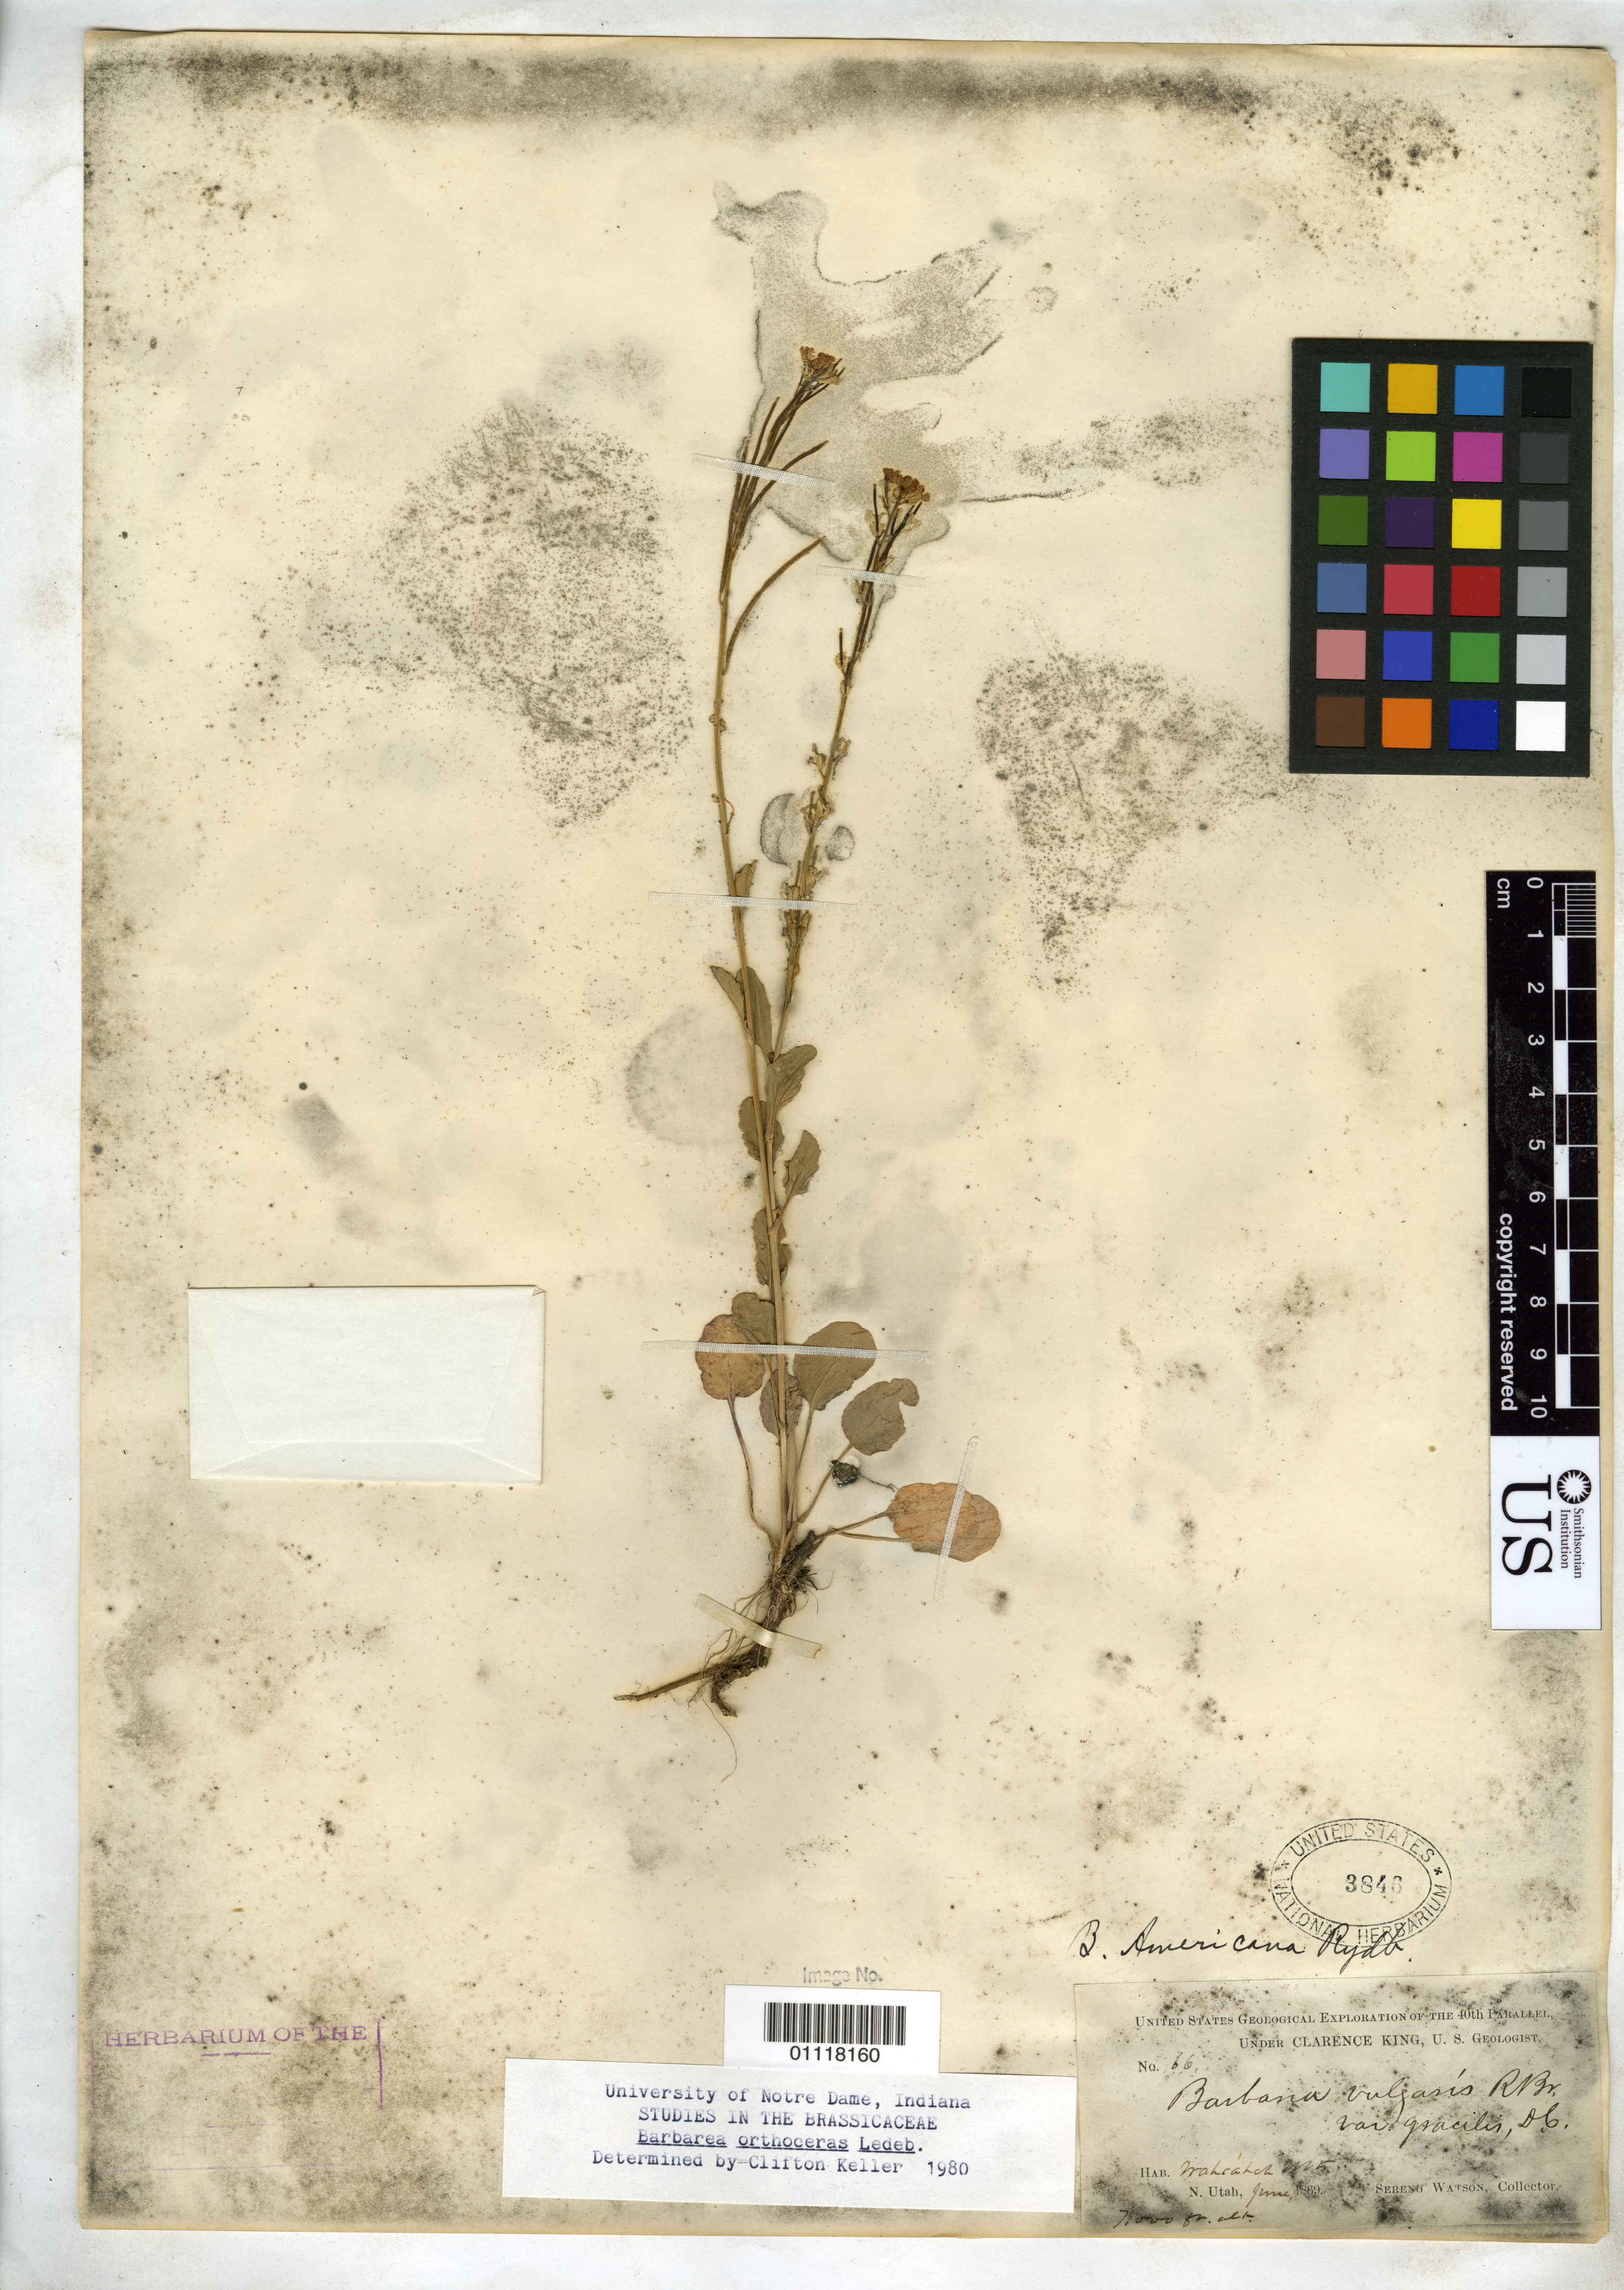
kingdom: Plantae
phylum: Tracheophyta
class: Magnoliopsida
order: Brassicales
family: Brassicaceae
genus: Barbarea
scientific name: Barbarea orthoceras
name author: Ledeb.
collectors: S. Watson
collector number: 66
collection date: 1869-06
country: United States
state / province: Utah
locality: N. Utah, Wahrlich Mts.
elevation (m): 2134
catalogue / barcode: US 3846